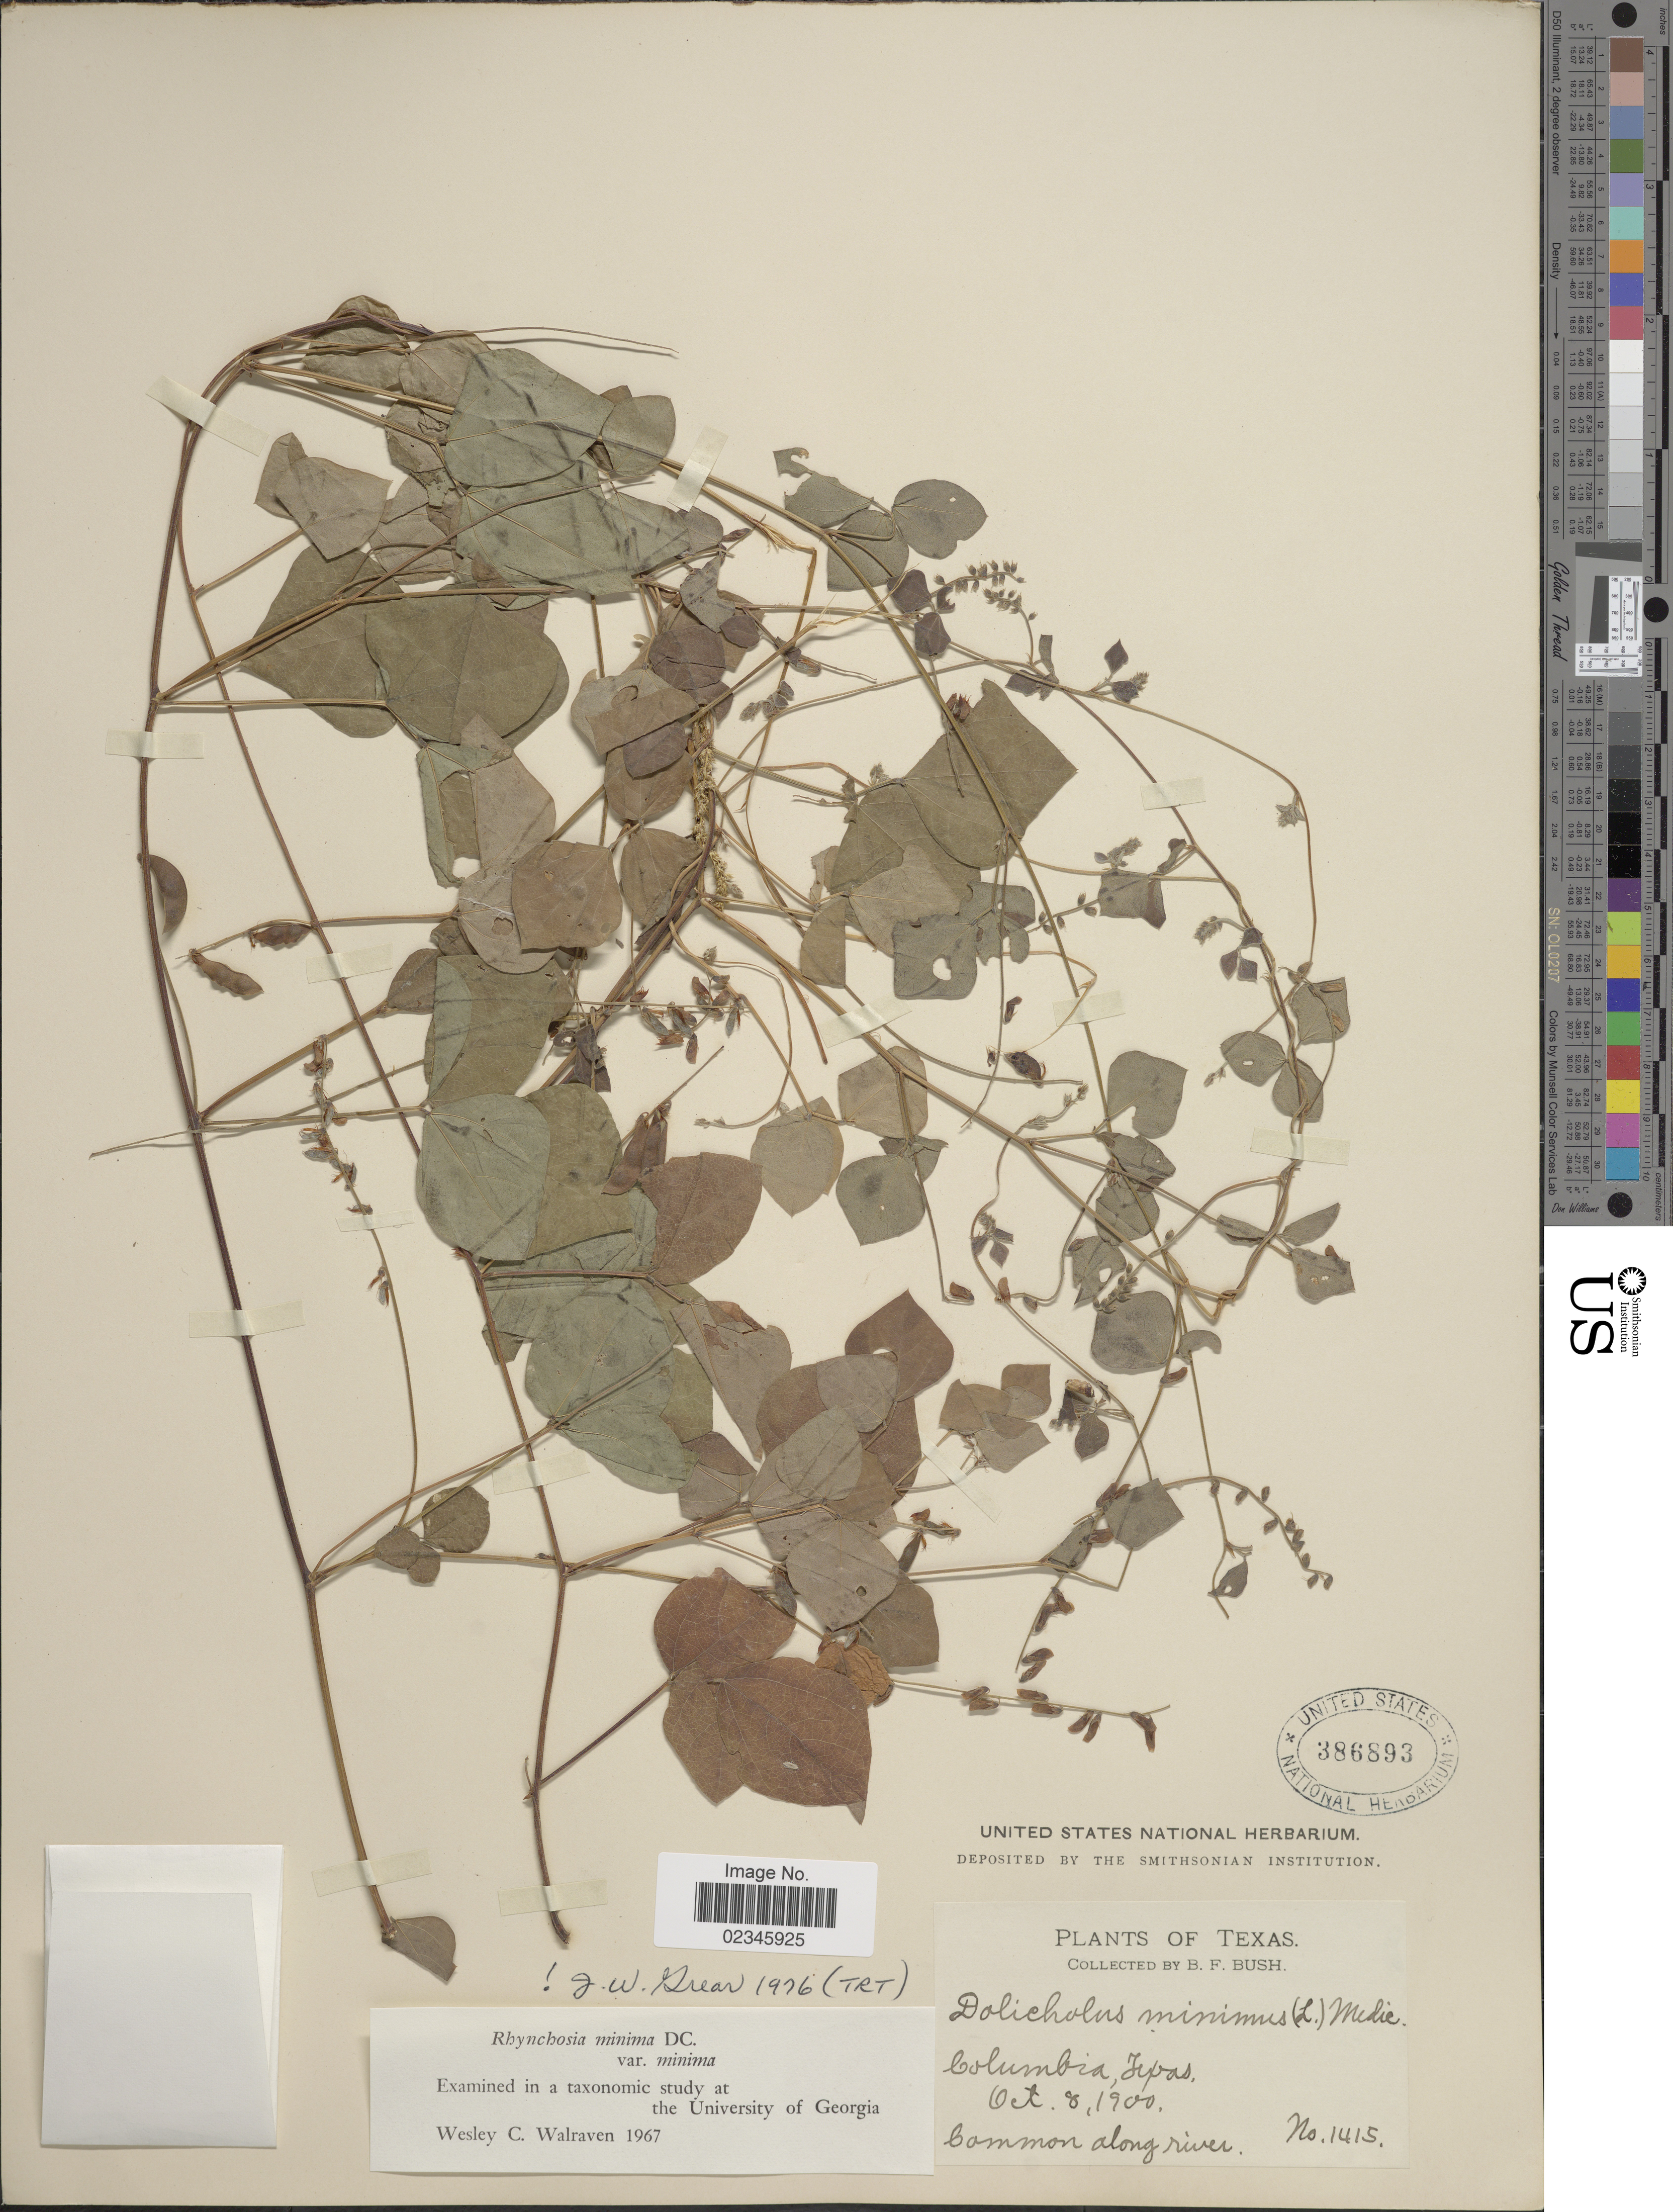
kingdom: Plantae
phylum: Tracheophyta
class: Magnoliopsida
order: Fabales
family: Fabaceae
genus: Rhynchosia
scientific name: Rhynchosia minima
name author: (L.) DC.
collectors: B. F. Bush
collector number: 1415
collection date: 1900-10-08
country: United States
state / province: Texas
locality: Columbia, along river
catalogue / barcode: US 386893